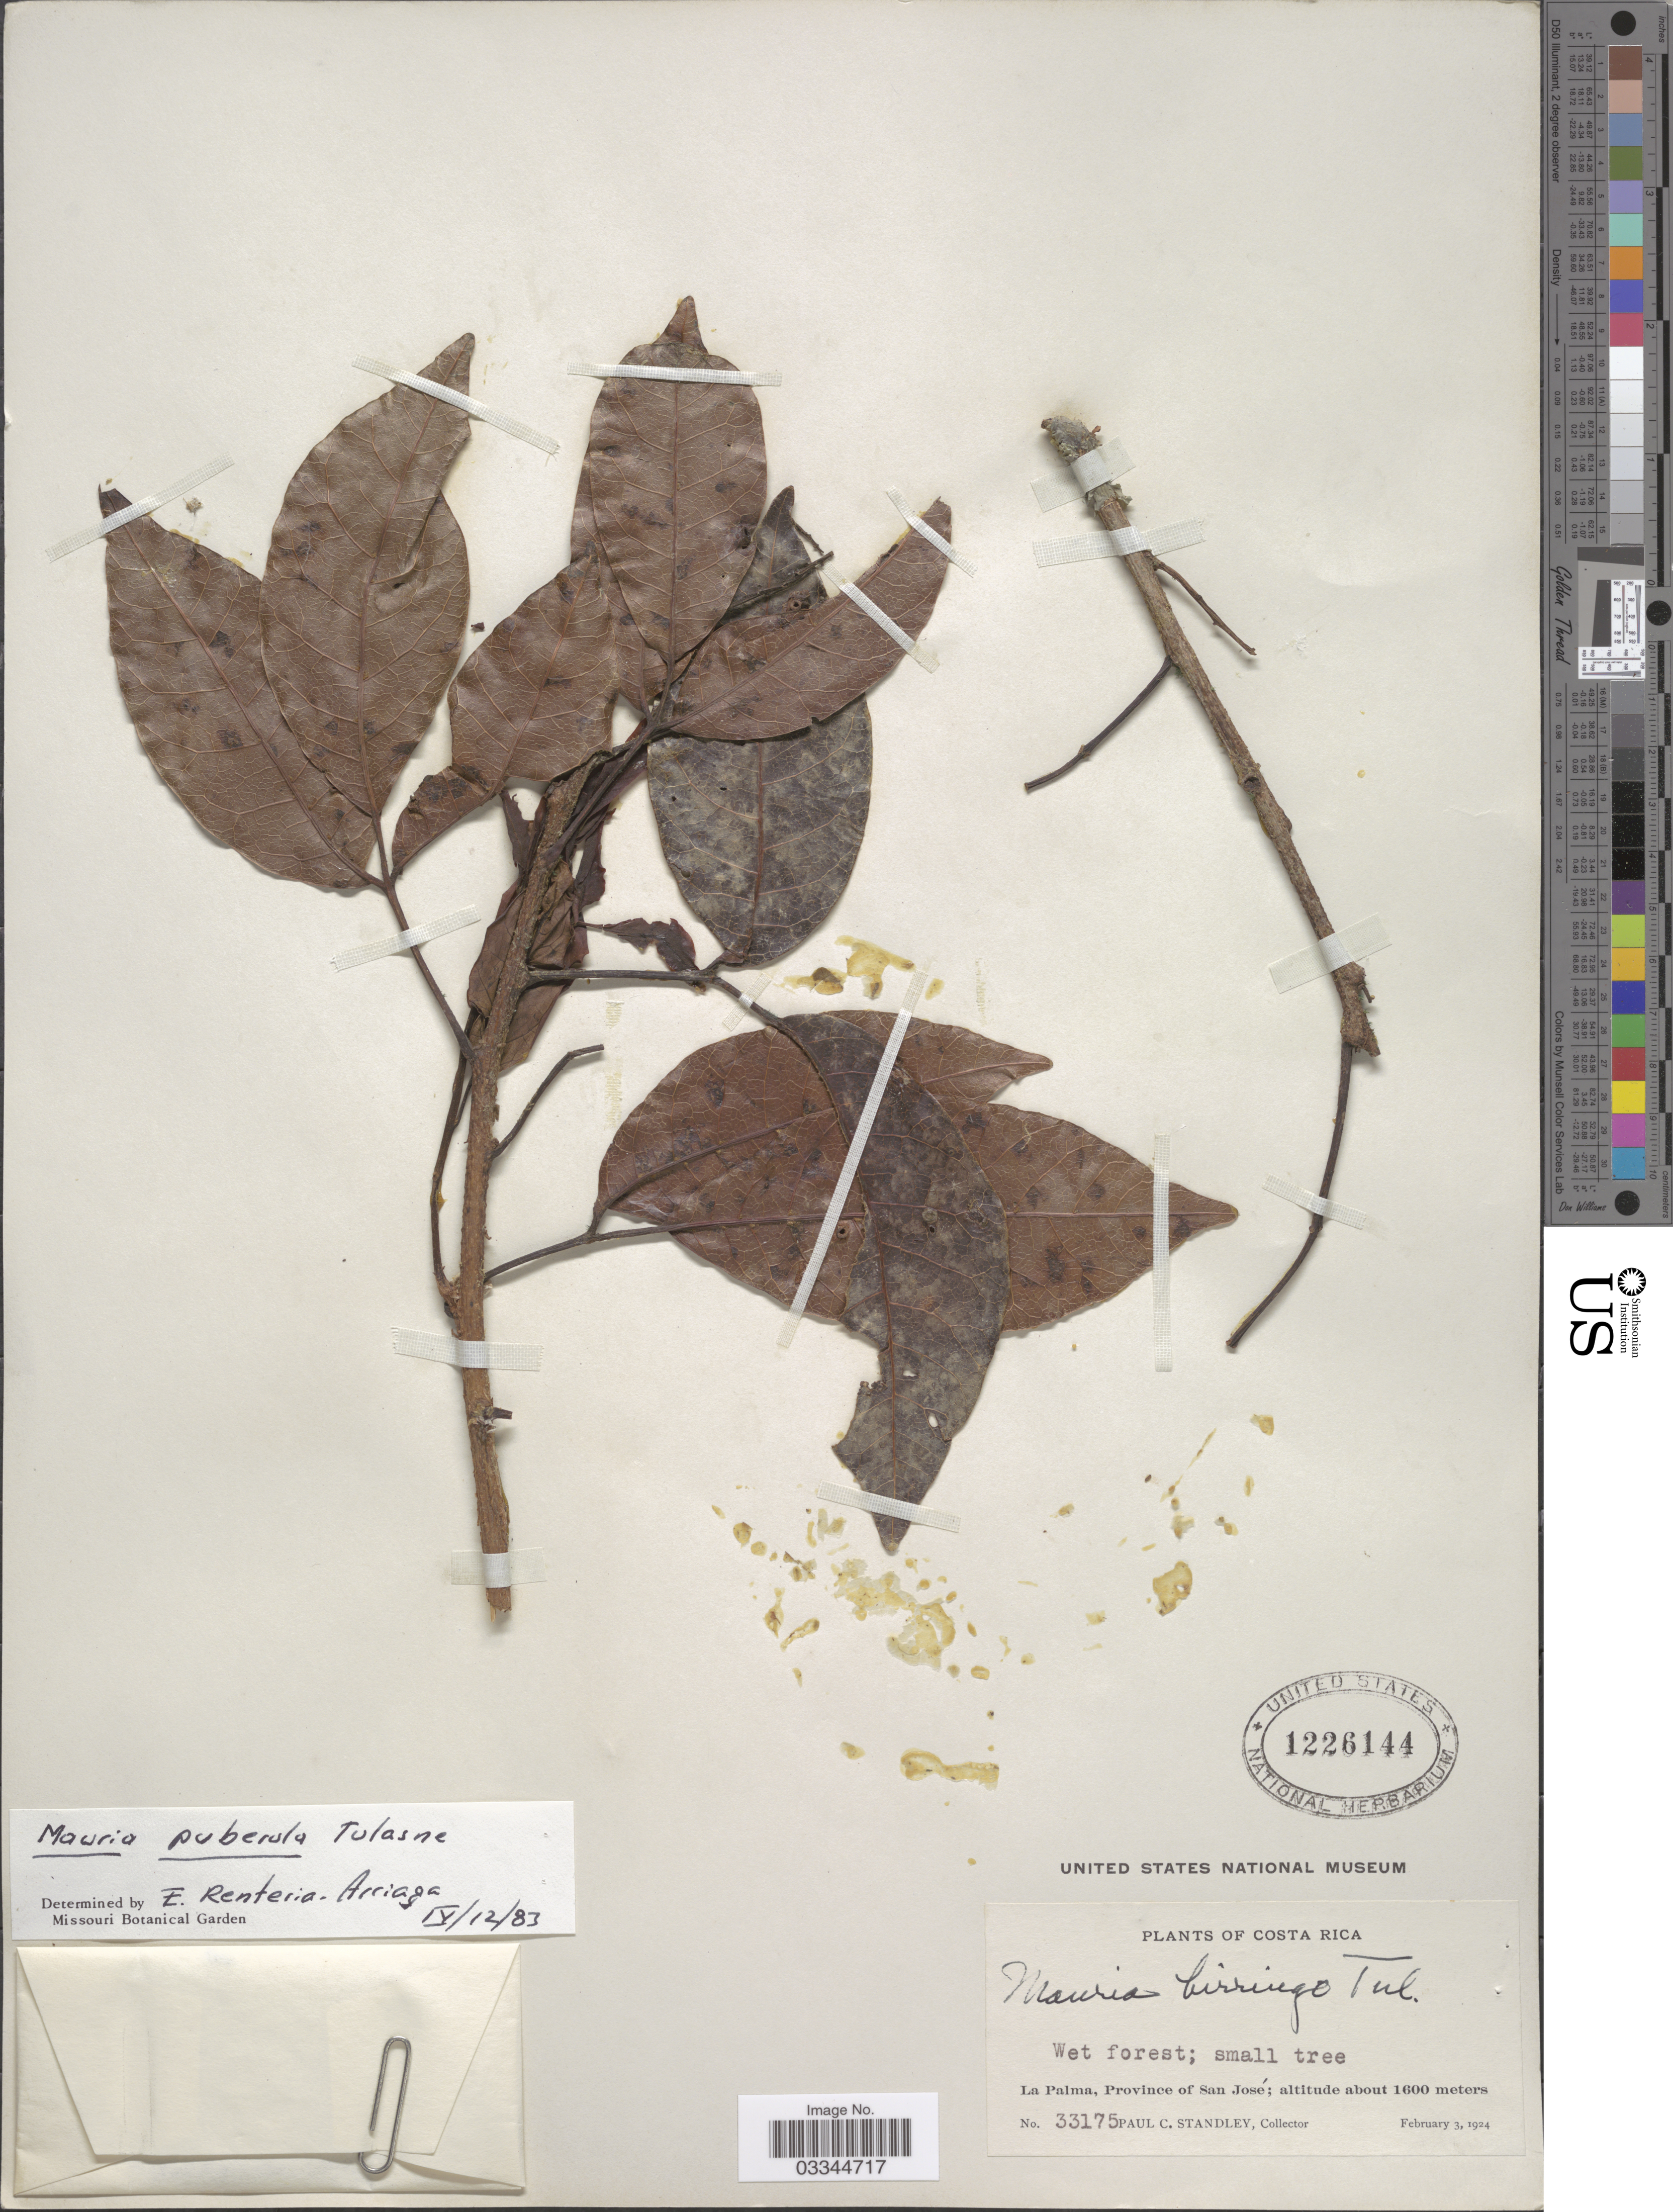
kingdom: Plantae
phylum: Tracheophyta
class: Magnoliopsida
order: Sapindales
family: Anacardiaceae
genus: Mauria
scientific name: Mauria puberula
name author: Tul.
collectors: P. C. Standley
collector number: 33175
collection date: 1924-02-03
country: Costa Rica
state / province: San José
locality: La Palma.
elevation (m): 1600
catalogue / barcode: US 1226144